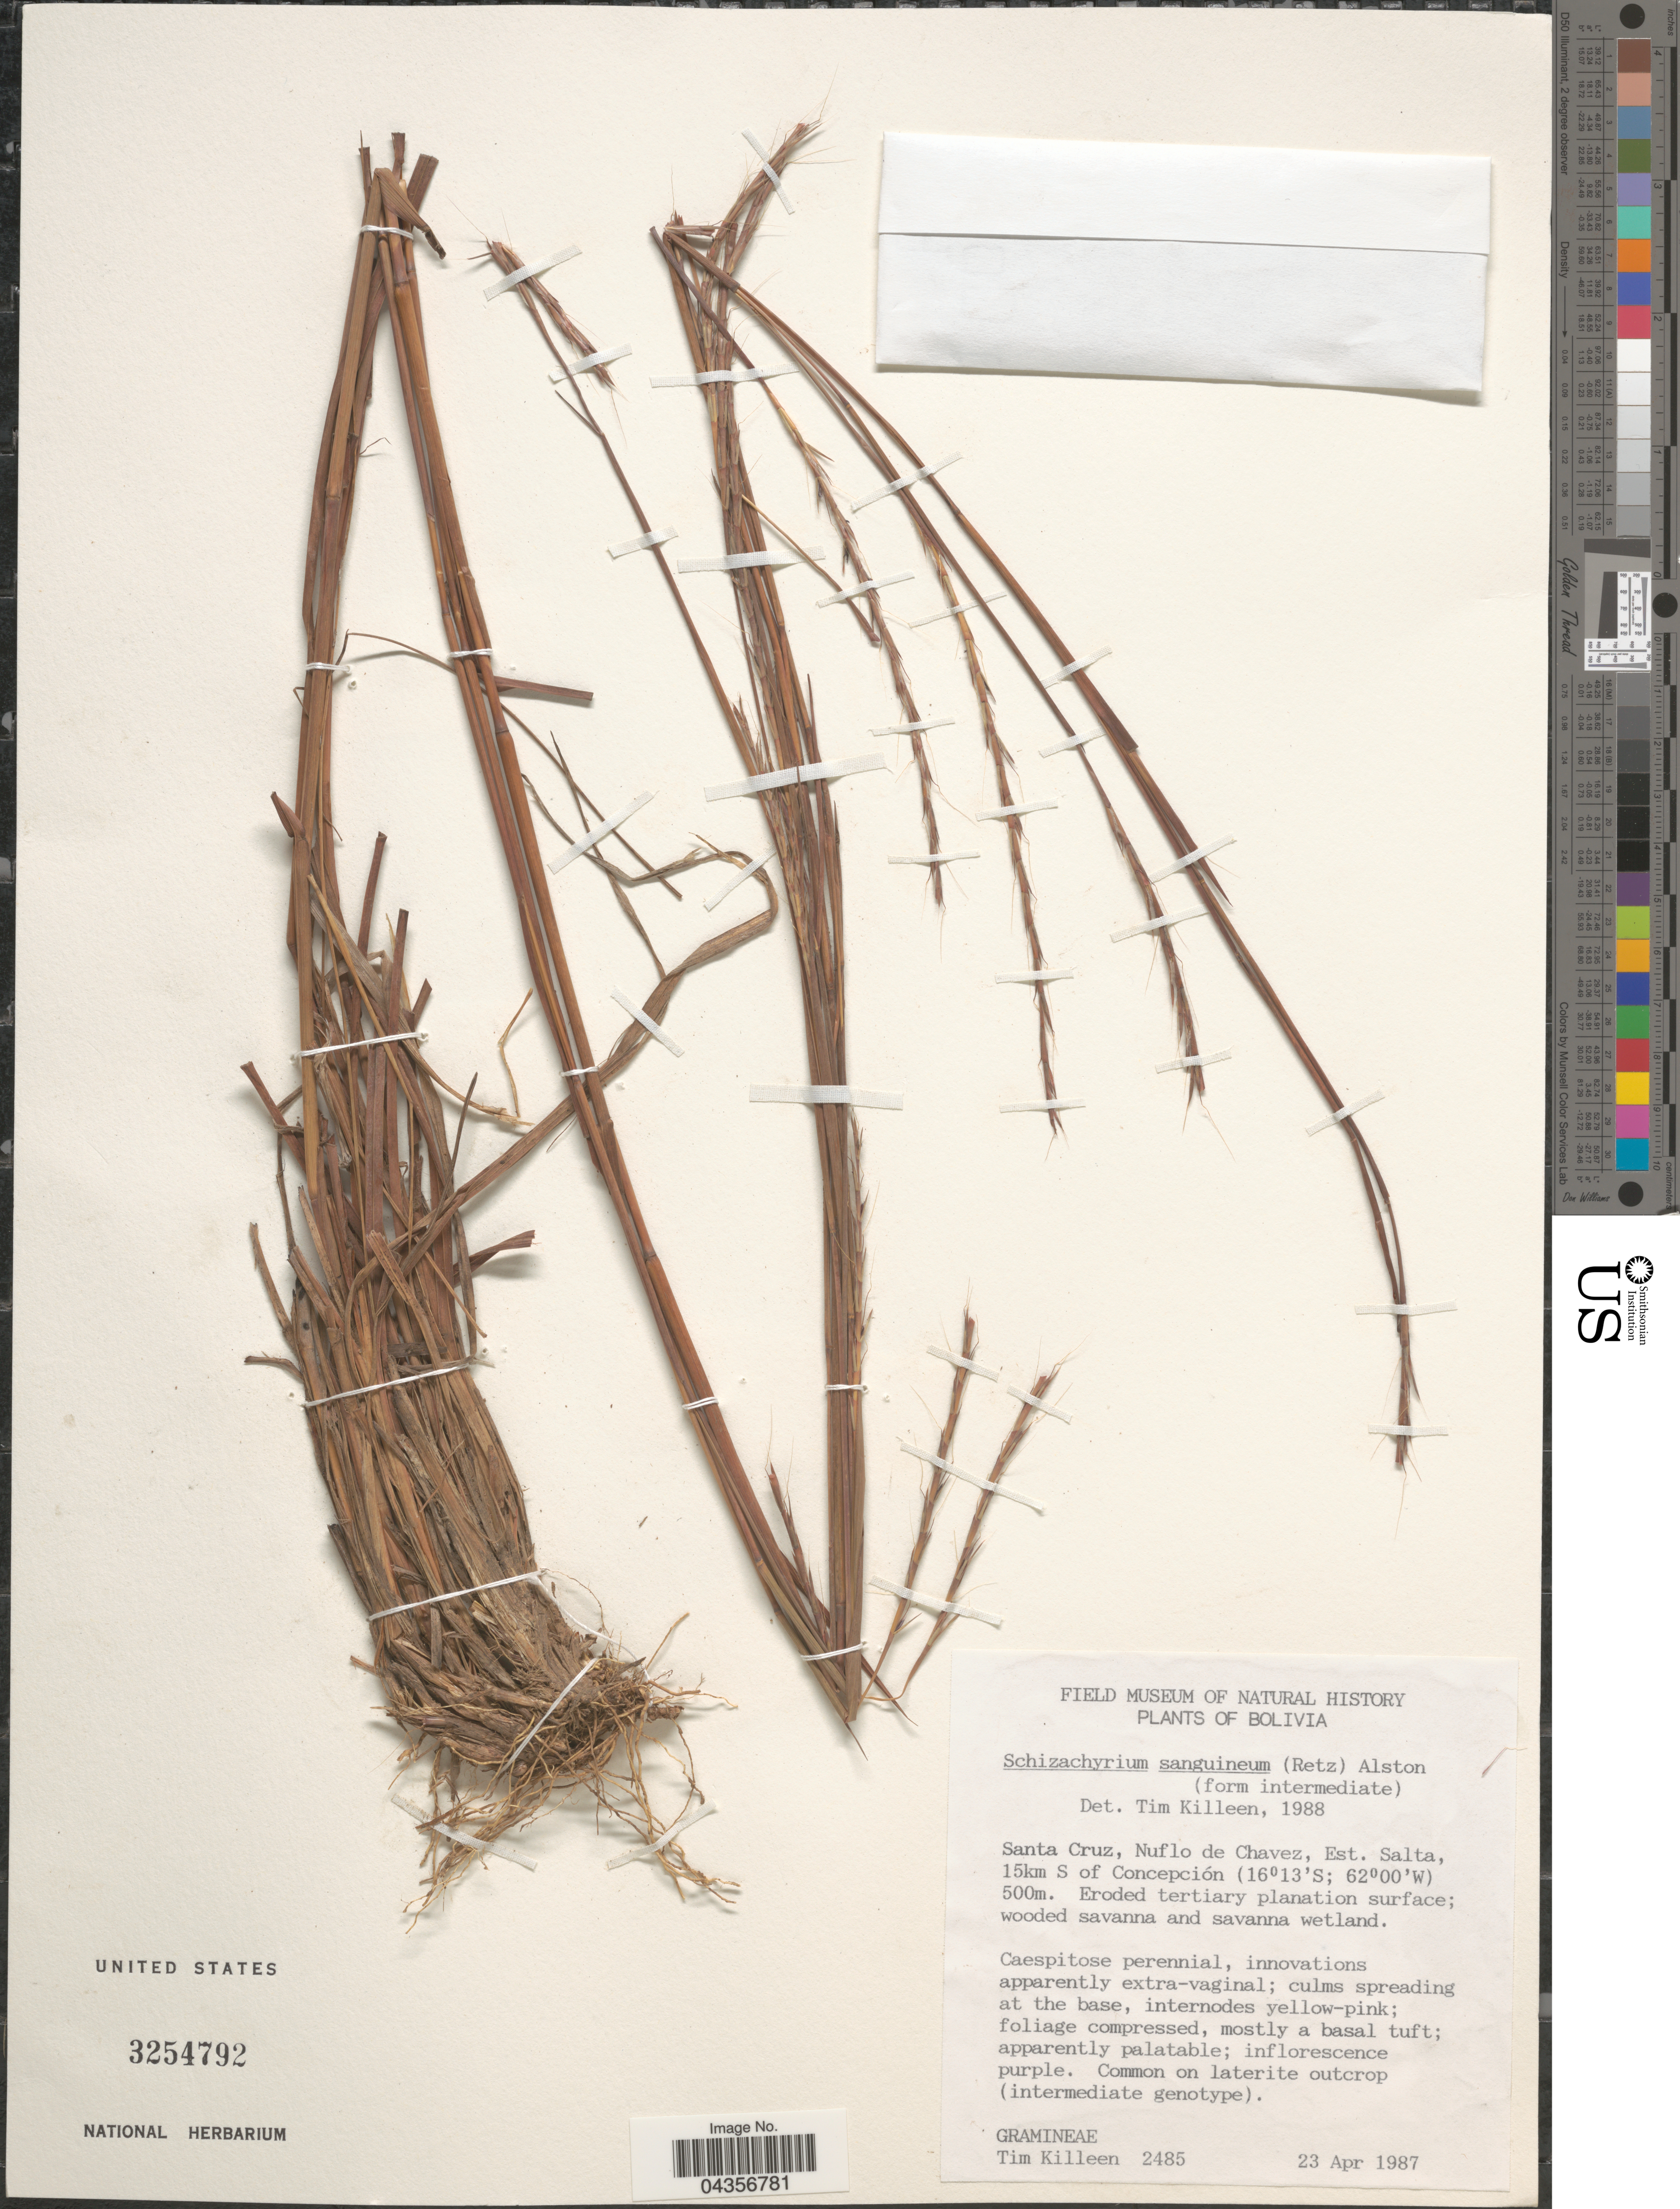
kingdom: Plantae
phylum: Tracheophyta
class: Liliopsida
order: Poales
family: Poaceae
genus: Schizachyrium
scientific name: Schizachyrium sanguineum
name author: (Retz.) Alston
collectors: T. J. Killeen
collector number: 2485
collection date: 1987-04-23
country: Bolivia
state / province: Santa Cruz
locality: Santa Cruz, Nuflo de Chavez, Est. Salta, 15km S of Concepción.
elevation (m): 500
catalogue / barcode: US 3254792